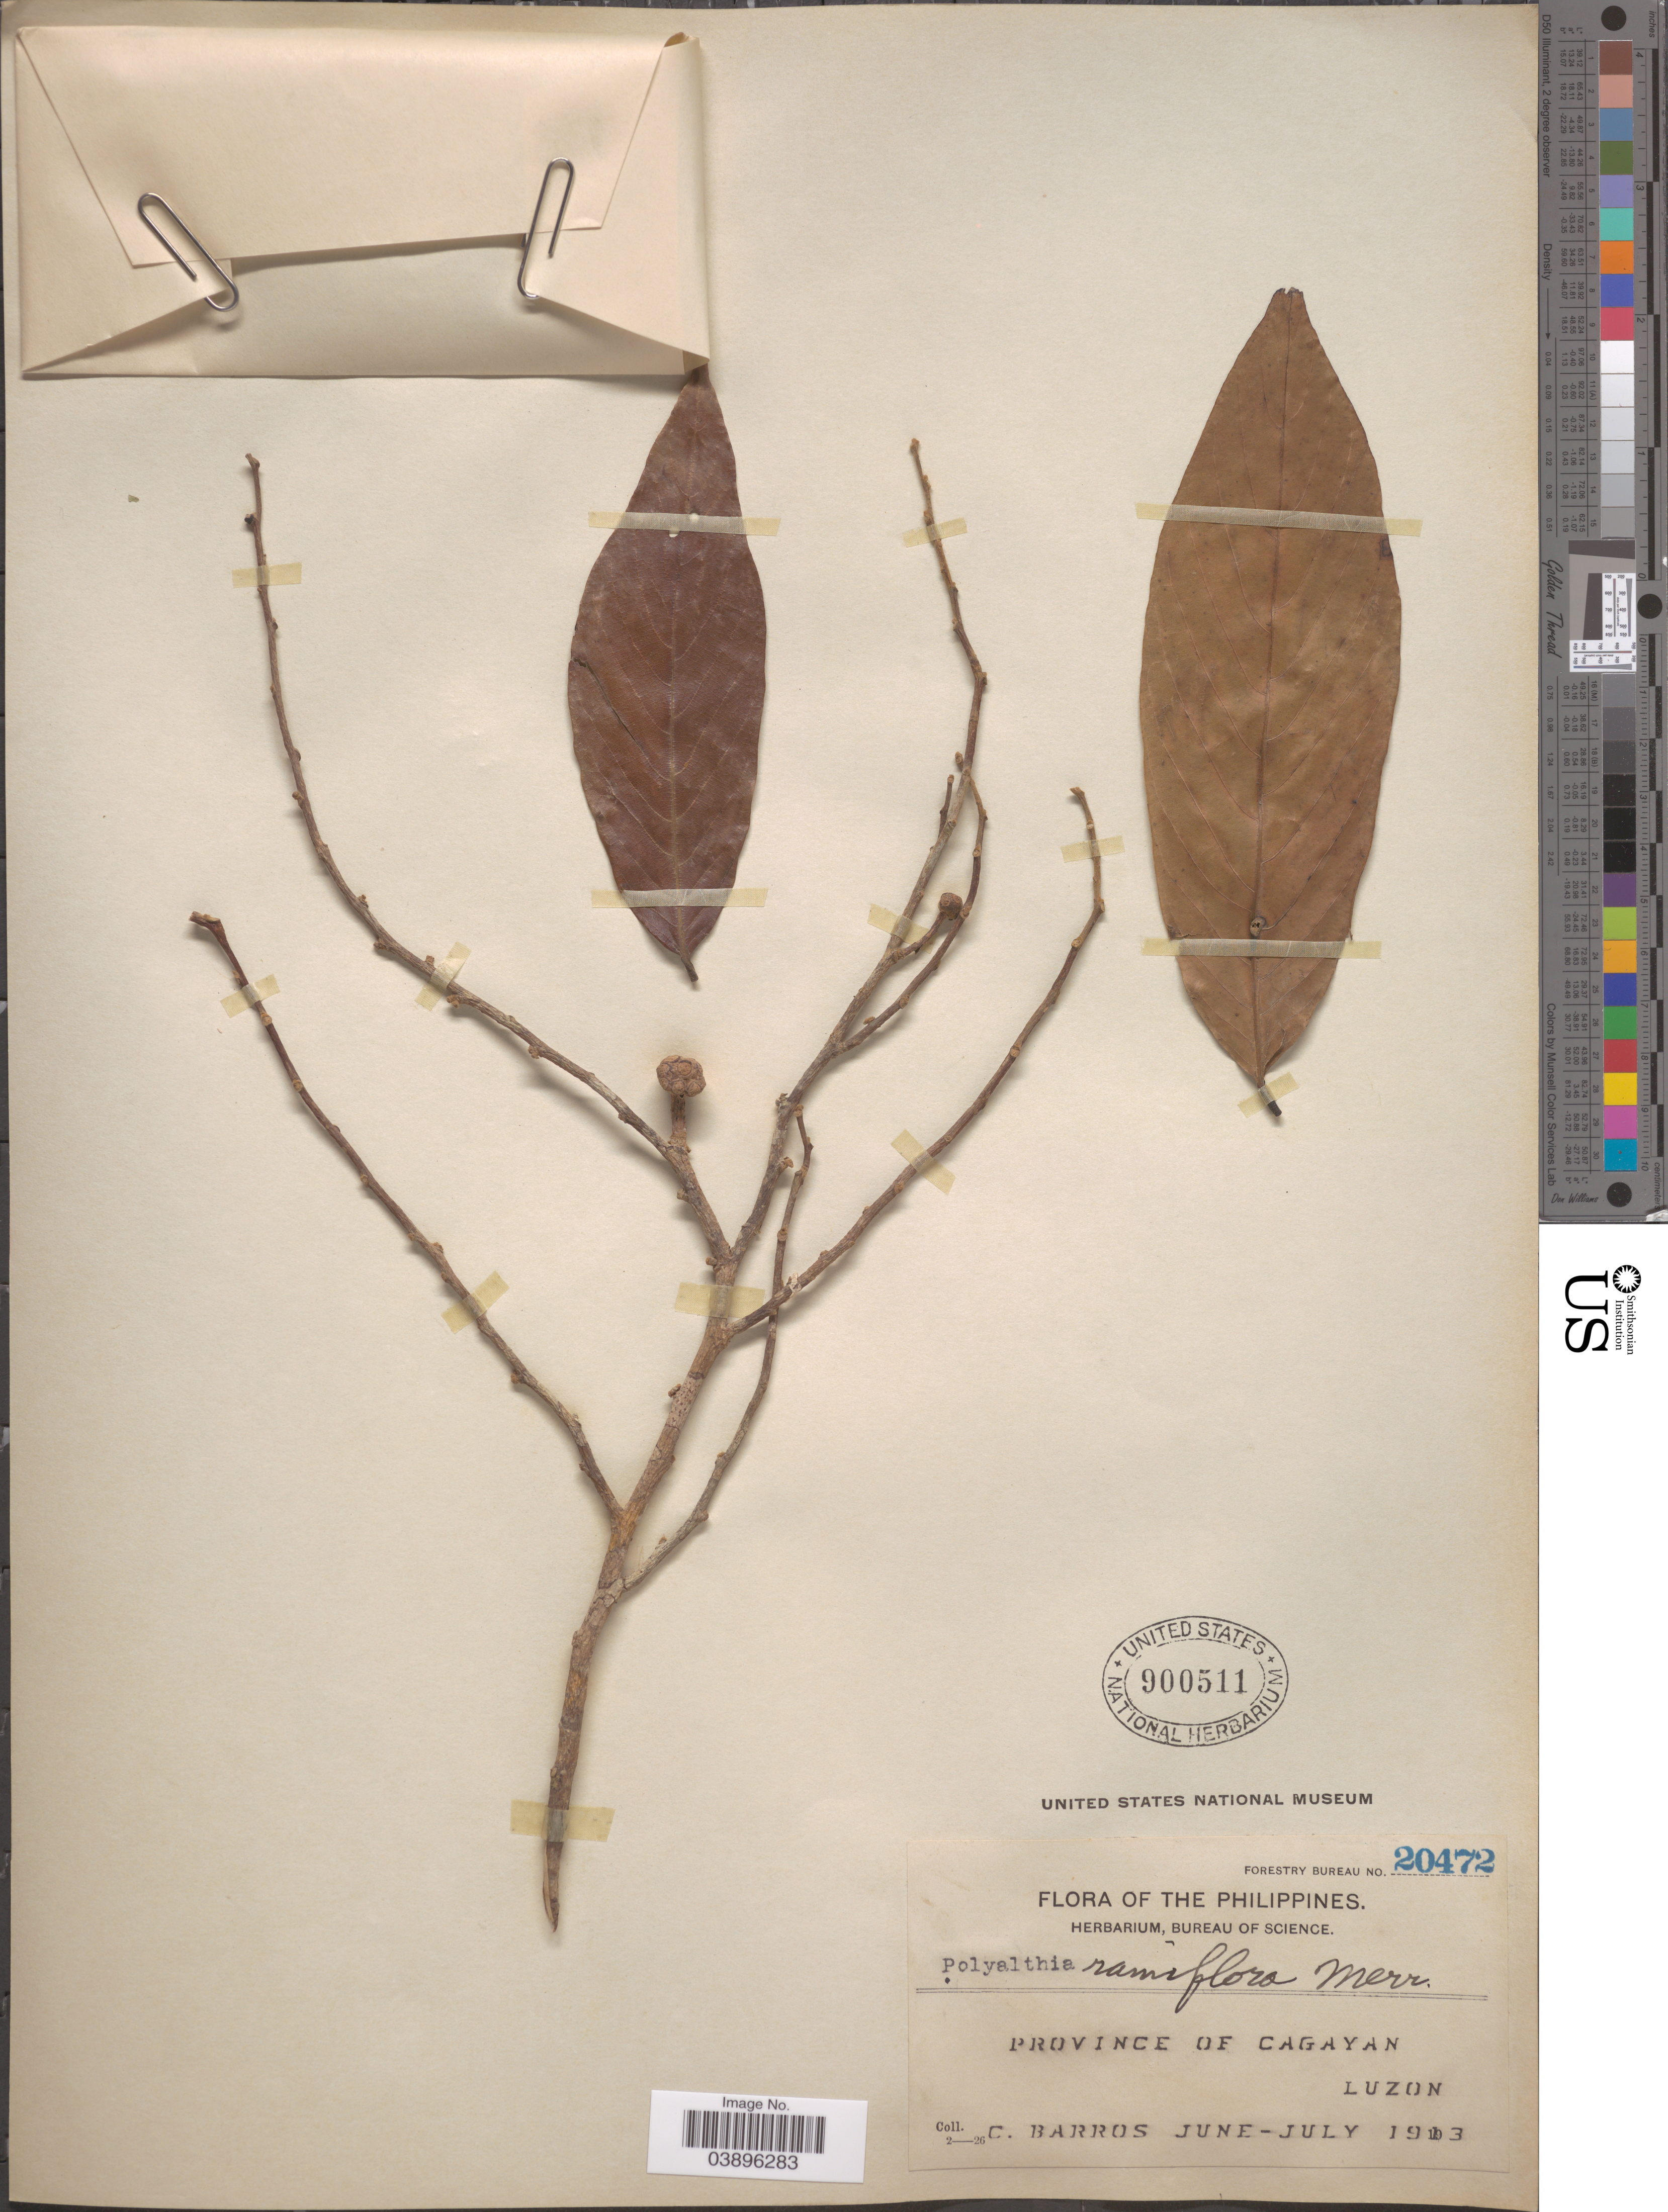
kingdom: Plantae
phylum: Tracheophyta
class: Magnoliopsida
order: Magnoliales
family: Annonaceae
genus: Polyalthia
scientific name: Polyalthia ramiflora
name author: Merr.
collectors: C. Barros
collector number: Forestry Bureau 20472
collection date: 1913-06/1913-07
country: Philippines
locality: Province of Cagayan. Luzon.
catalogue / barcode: US 900511